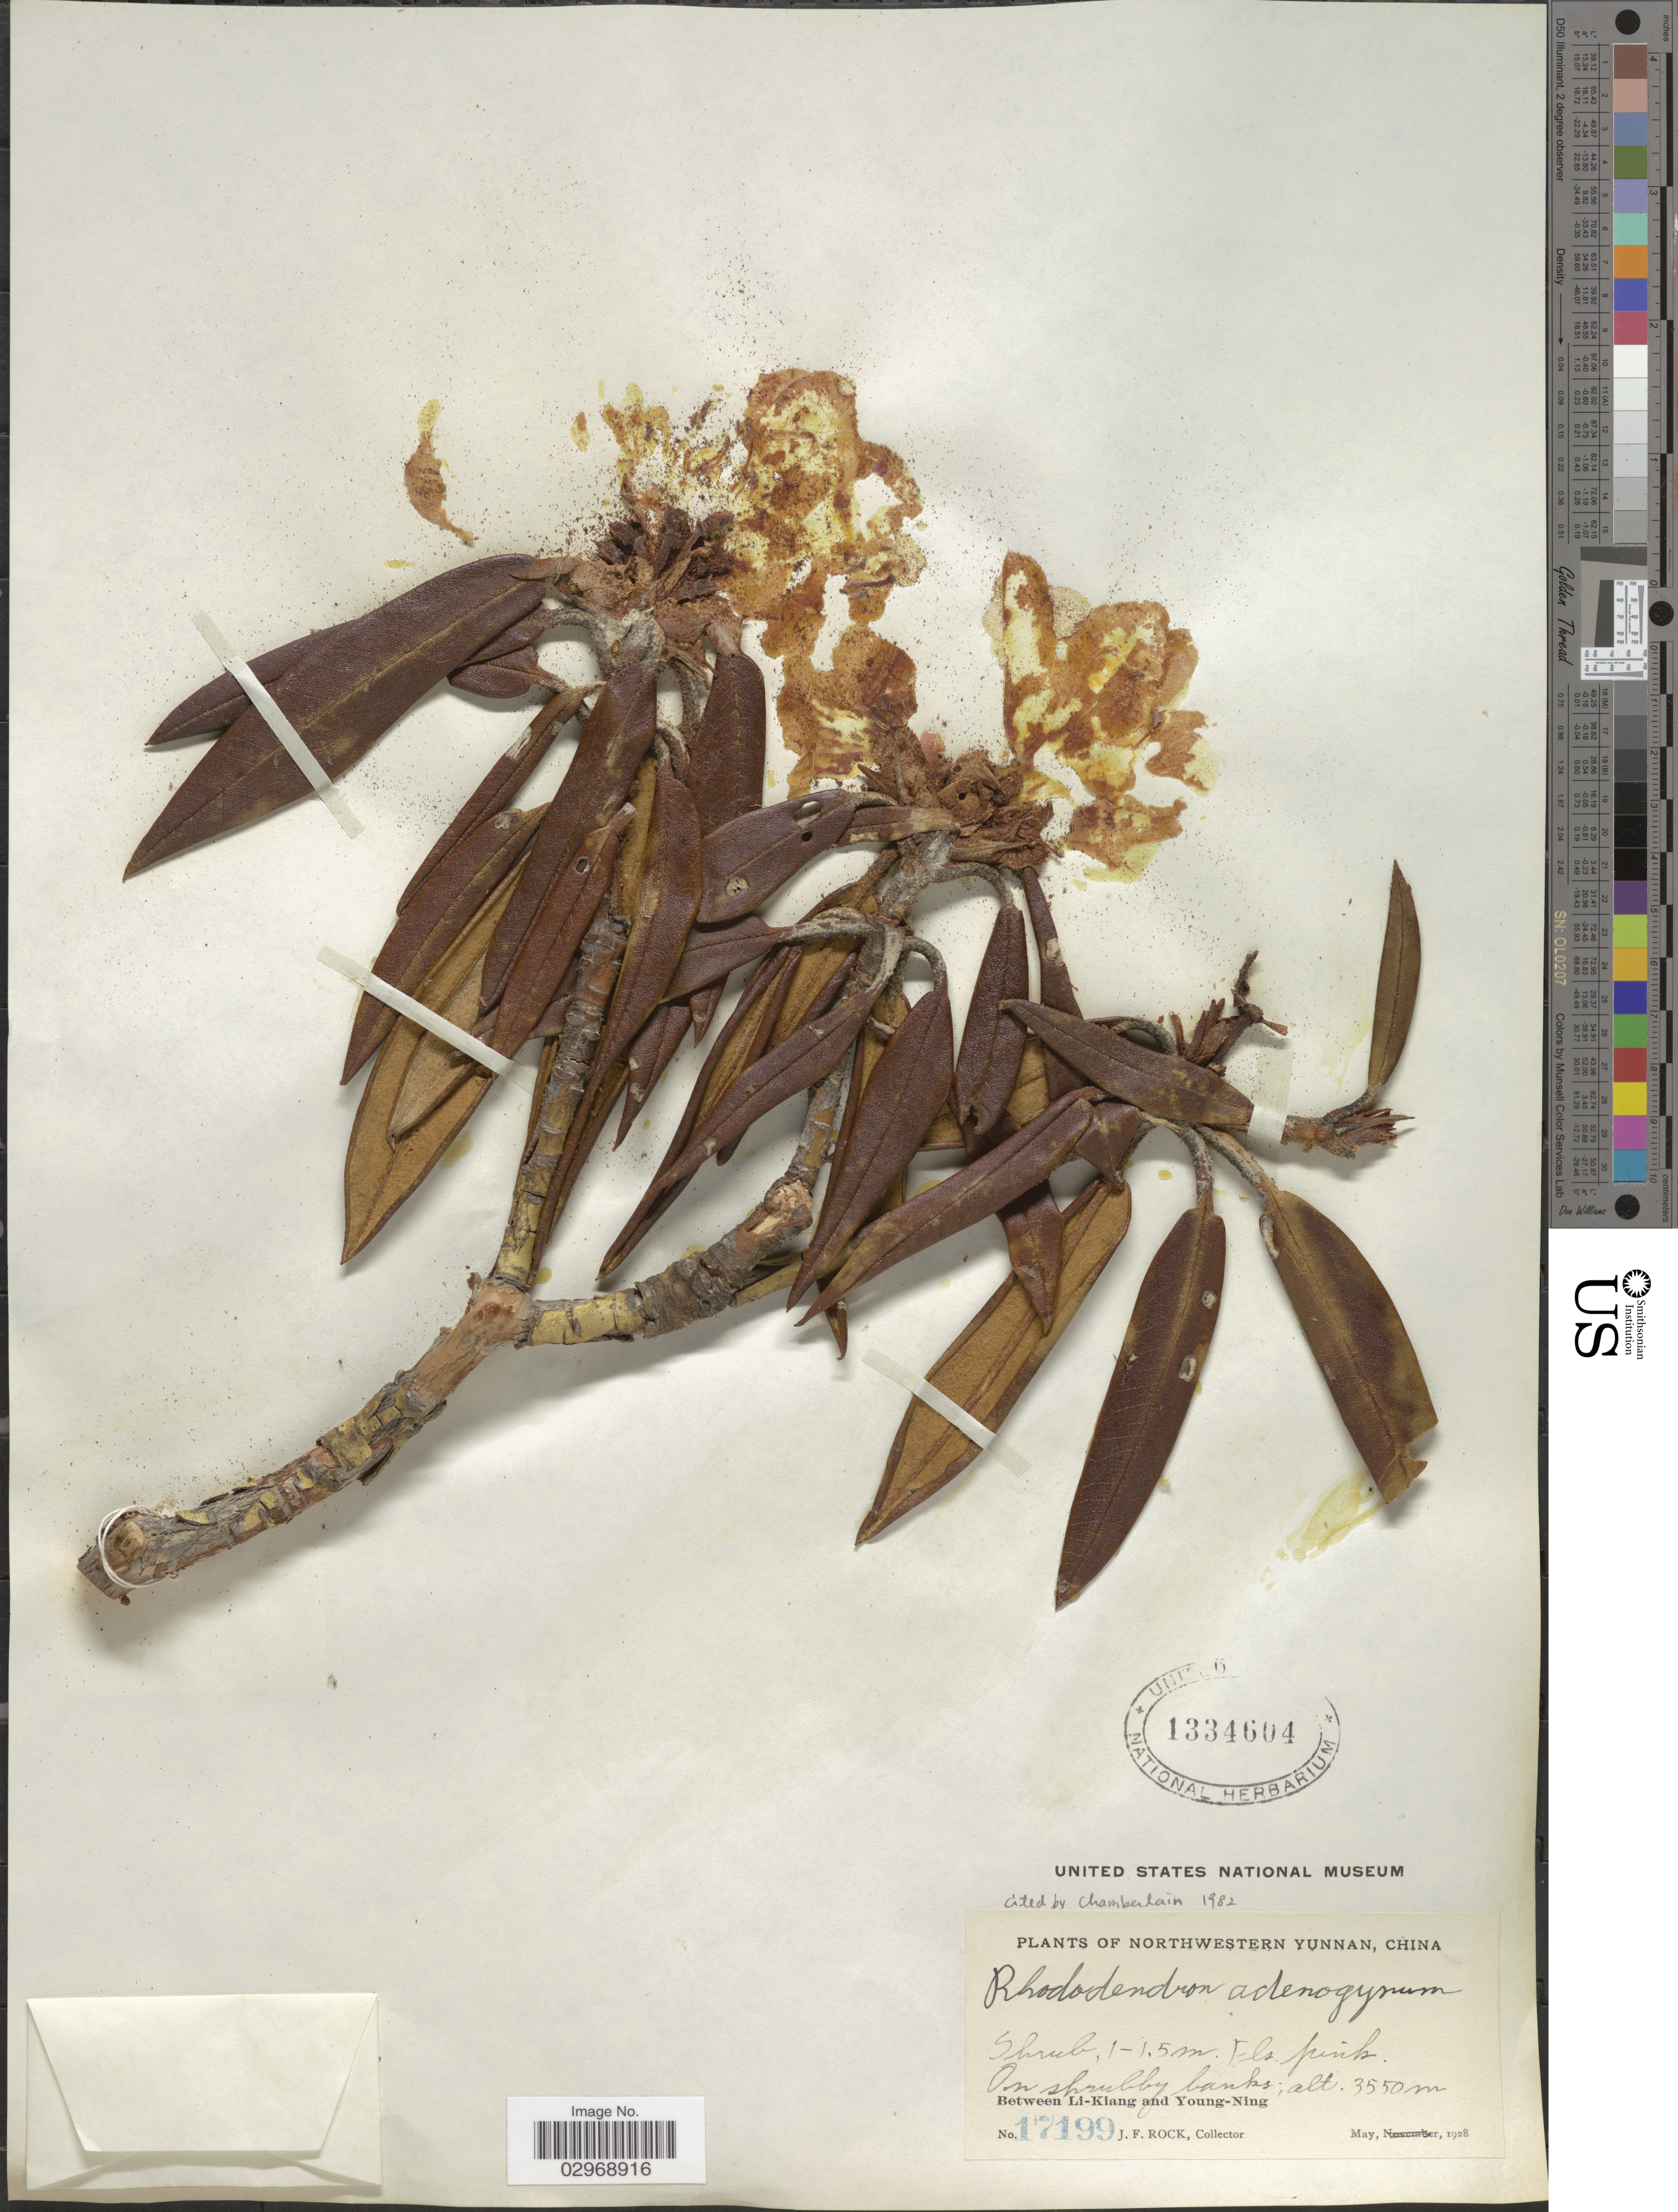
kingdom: Plantae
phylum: Tracheophyta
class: Magnoliopsida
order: Ericales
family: Ericaceae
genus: Rhododendron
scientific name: Rhododendron adenogynum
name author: Diels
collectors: J. Rock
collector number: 17199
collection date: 1928-05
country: China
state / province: Yunnan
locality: Northwestern Yunnan. Between Li-Kiang and Young-Ning.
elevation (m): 3550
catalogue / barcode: US 1334604